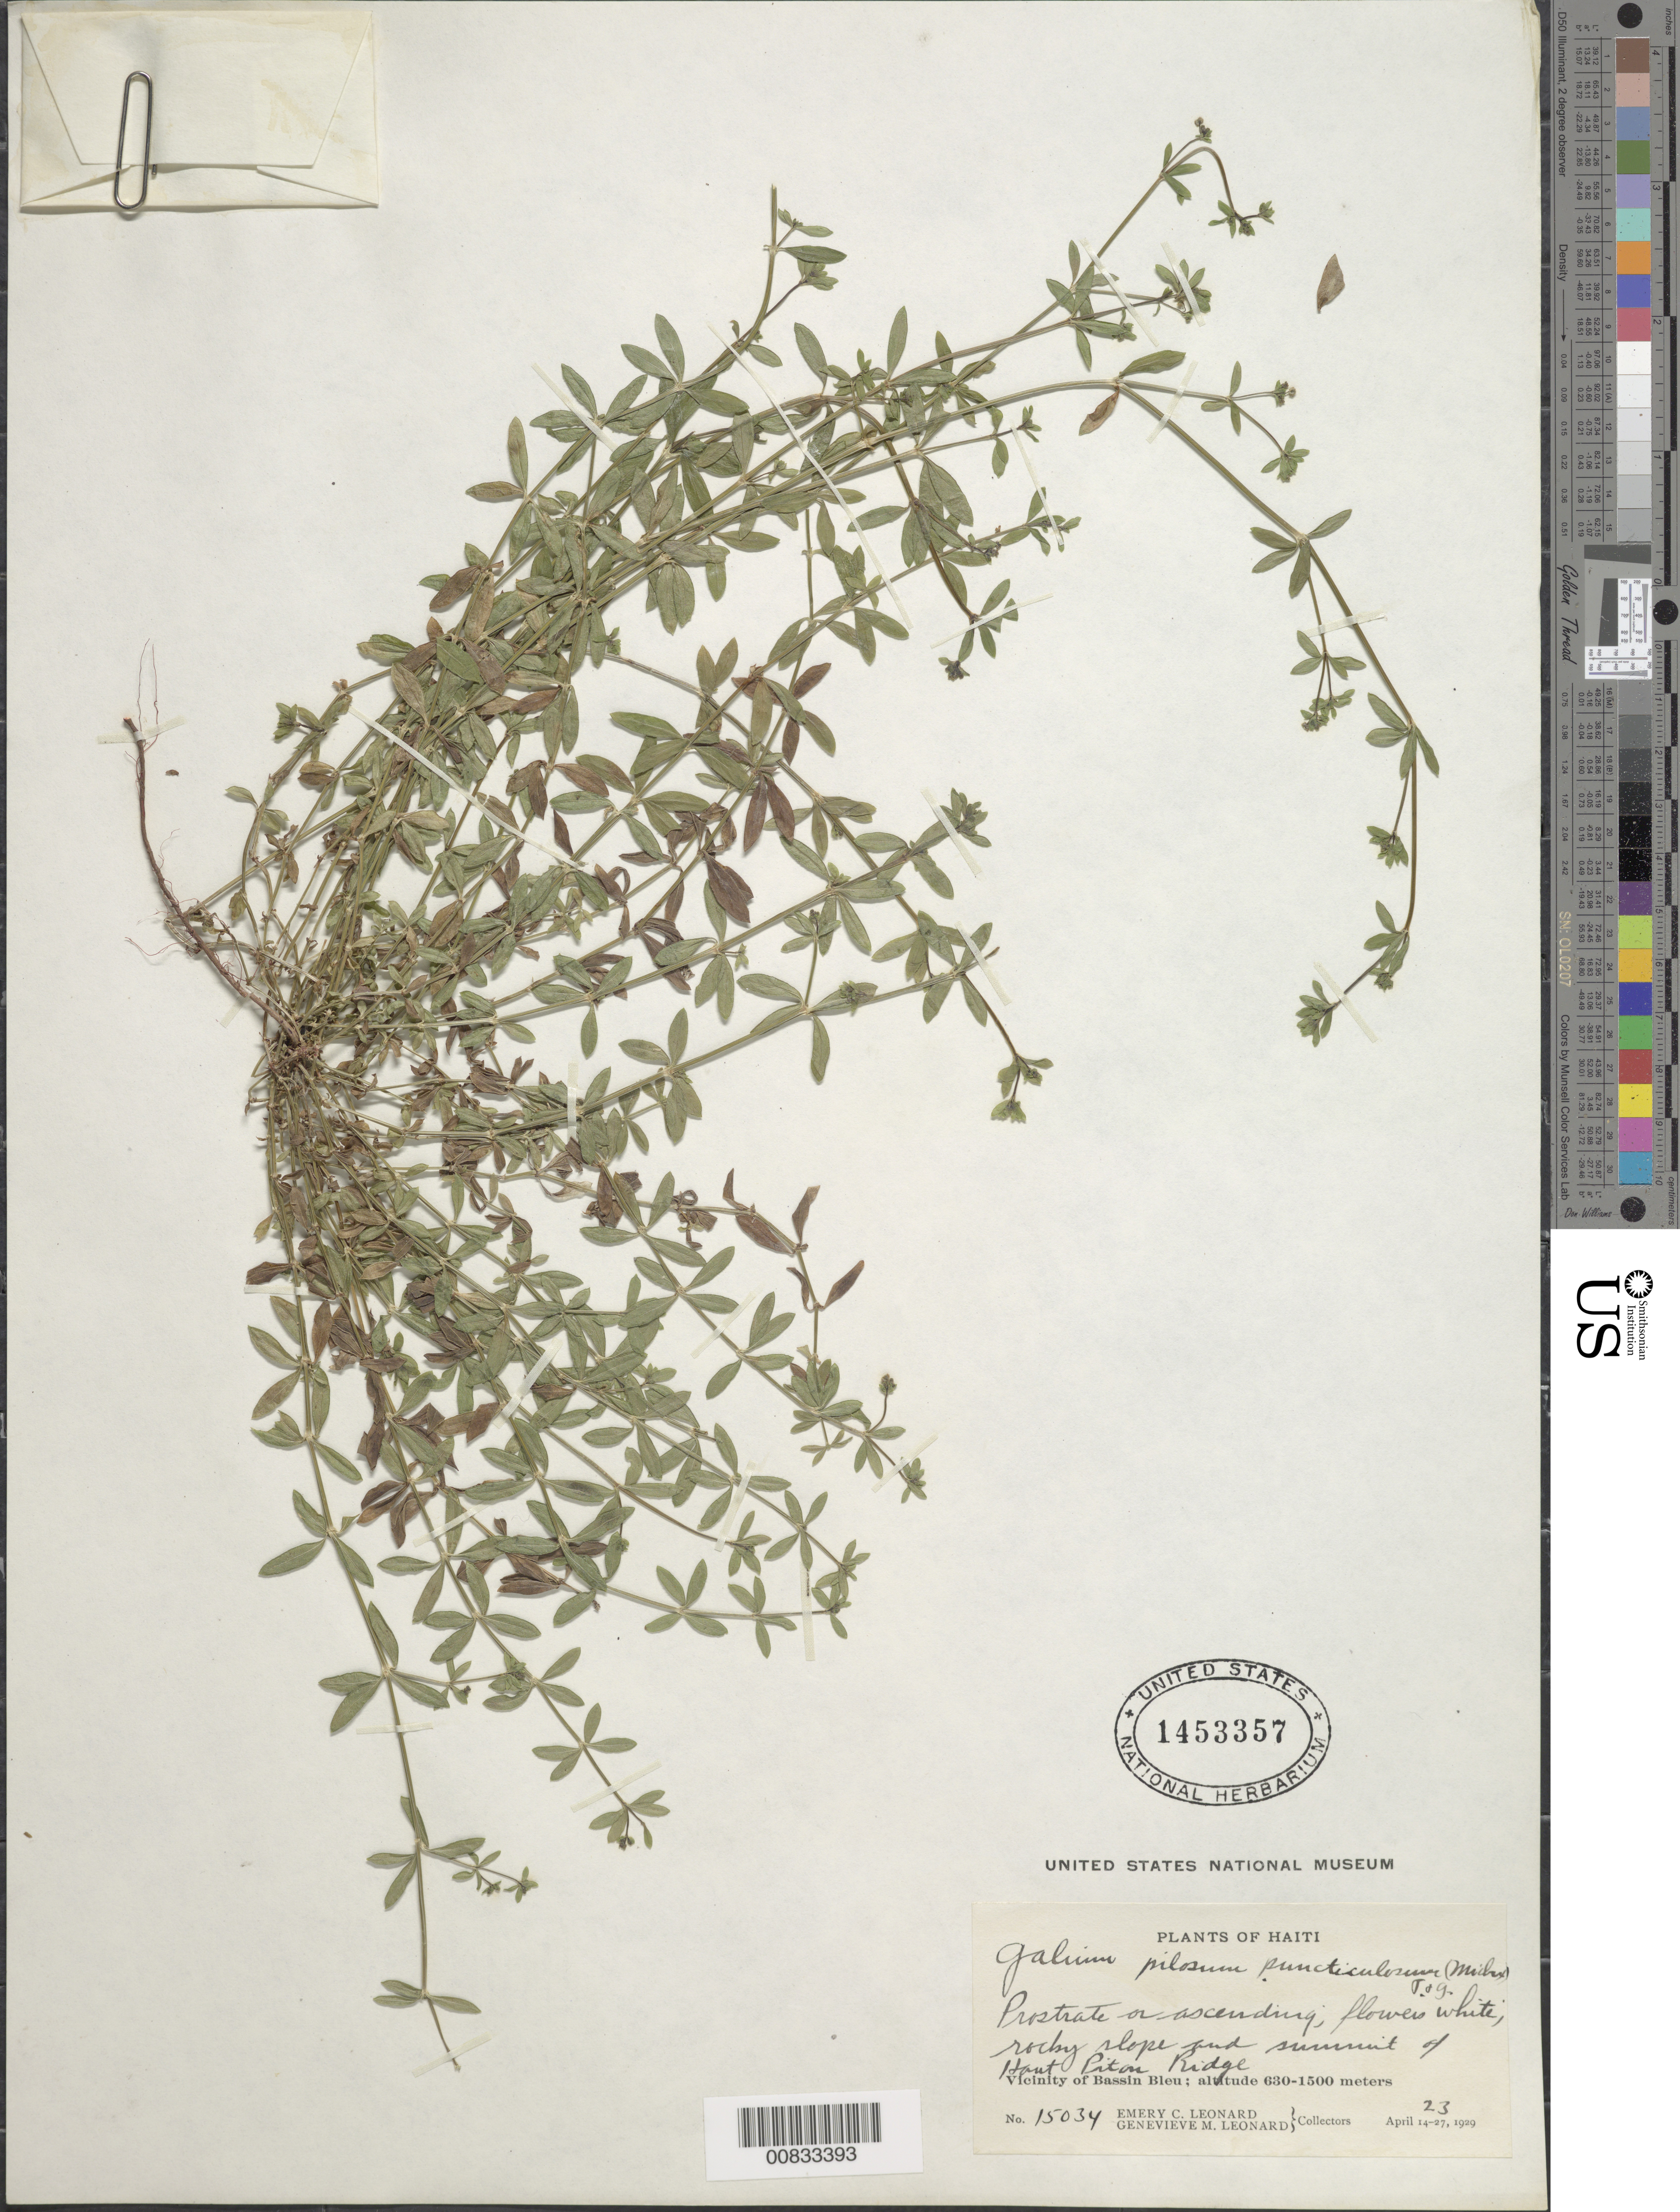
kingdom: Plantae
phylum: Tracheophyta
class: Magnoliopsida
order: Gentianales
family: Rubiaceae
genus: Galium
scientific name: Galium pilosum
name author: Aiton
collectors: E. C. Leonard & G. M. Leonard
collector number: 15034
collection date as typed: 23 Apr 1929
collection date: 1929-04-23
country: Haiti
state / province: Nord-Ouest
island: Hispaniola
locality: Vicinity of Bassin Bleu, Haut Piton Ridge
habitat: Rocky slope and summit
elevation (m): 630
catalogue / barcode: US 1453357